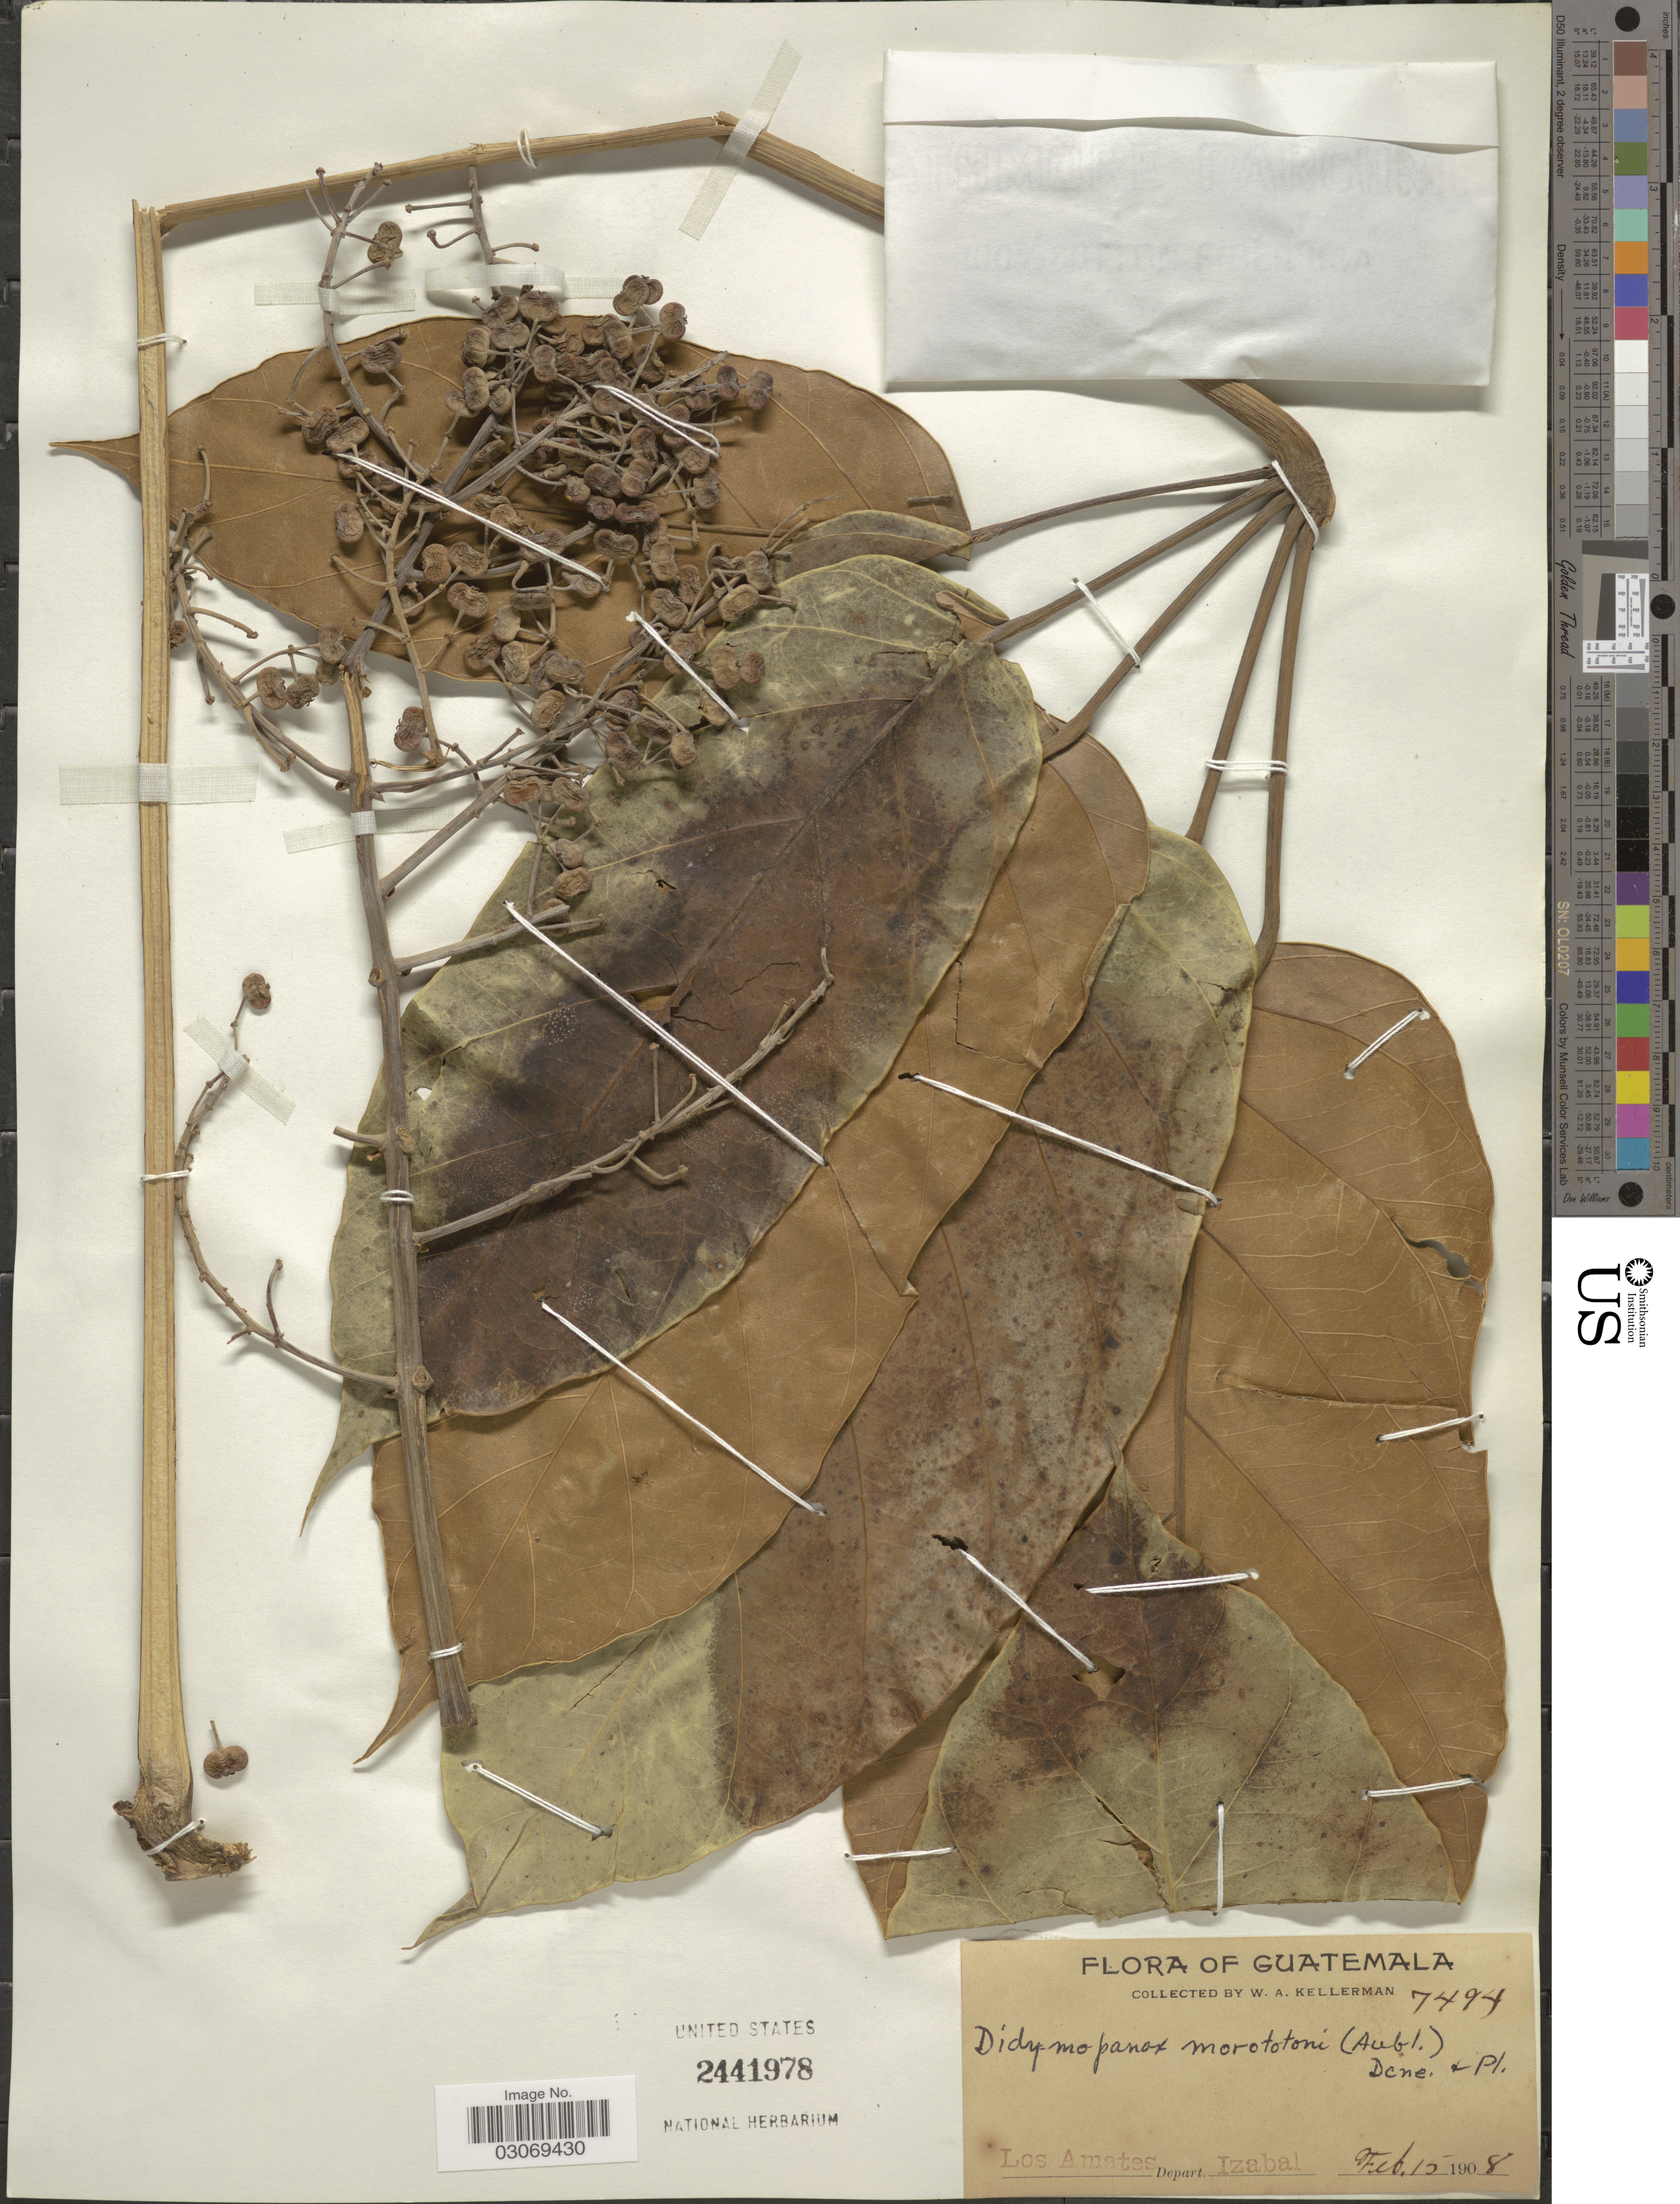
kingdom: Plantae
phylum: Tracheophyta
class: Magnoliopsida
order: Apiales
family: Araliaceae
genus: Schefflera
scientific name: Schefflera sp.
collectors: W. Kellerman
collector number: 7494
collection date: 1908-02-15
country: Guatemala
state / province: Izabal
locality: Los Amates. Depart. Izabal.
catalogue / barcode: US 2441978